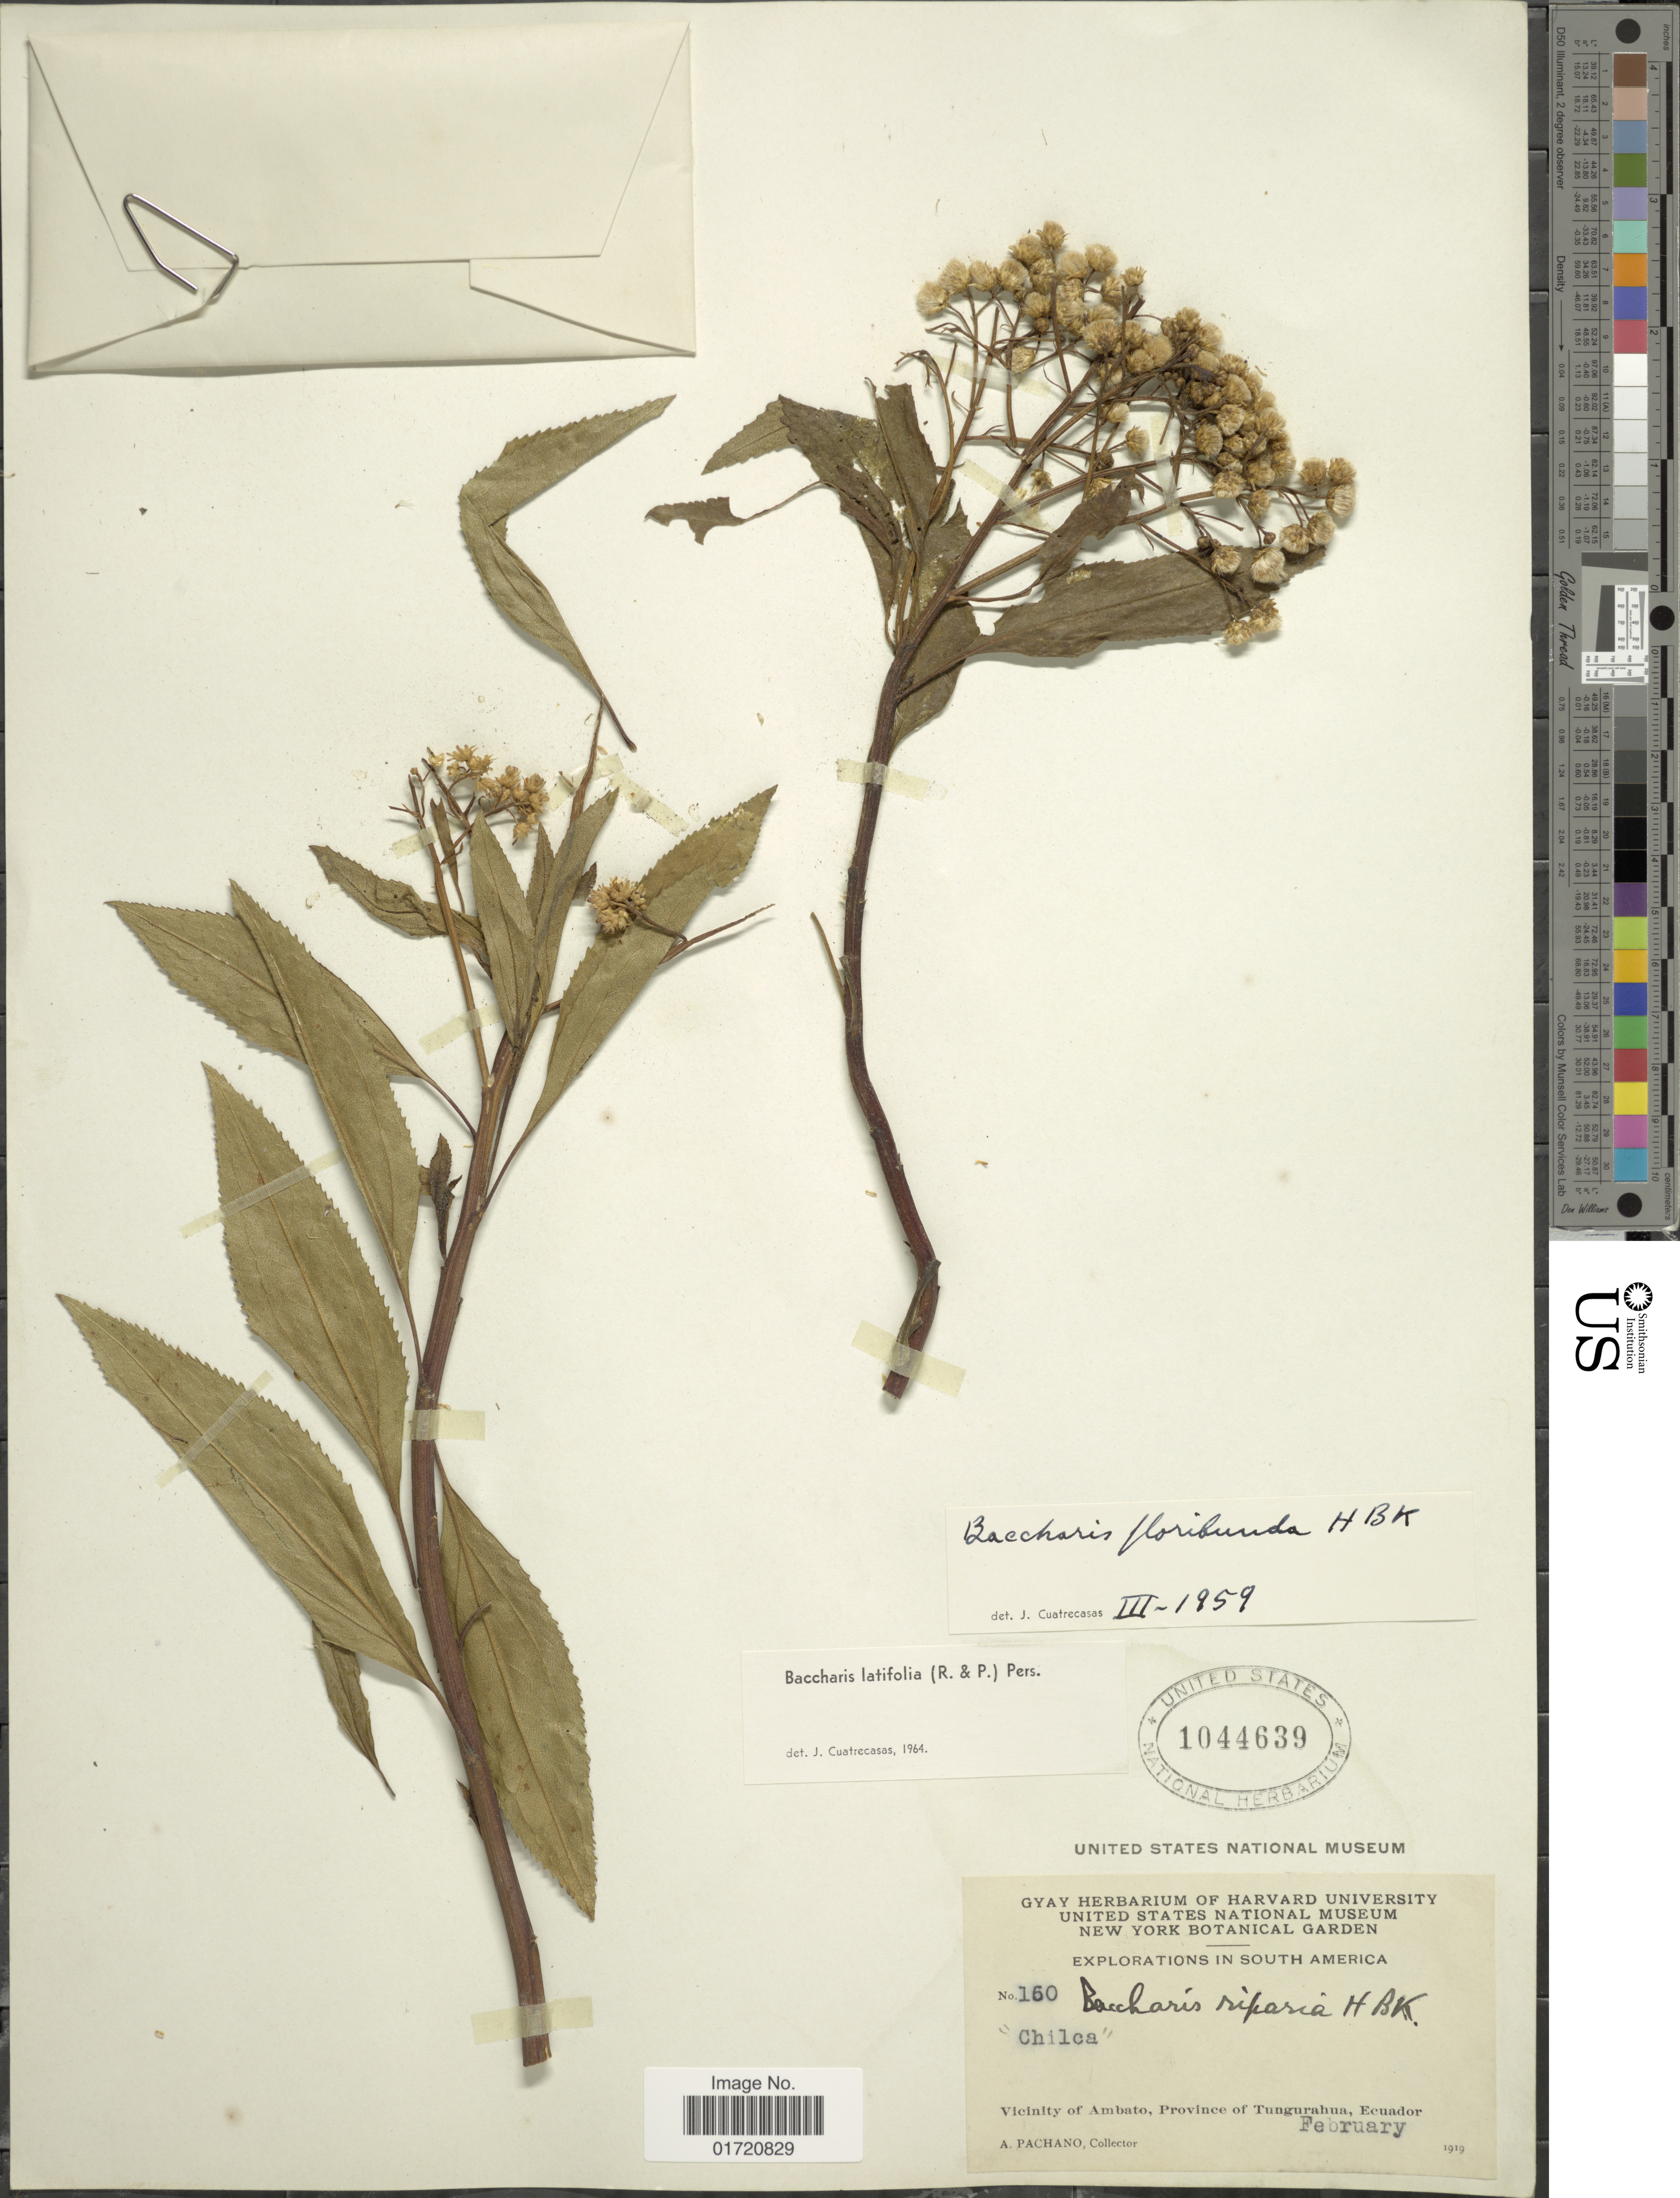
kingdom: Plantae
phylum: Tracheophyta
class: Magnoliopsida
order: Asterales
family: Asteraceae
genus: Baccharis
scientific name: Baccharis latifolia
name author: (Ruiz & Pav.) Pers.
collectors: A. Pachano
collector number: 160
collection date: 1919-02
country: Ecuador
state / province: Tungurahua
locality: South America, Vicinity of Ambato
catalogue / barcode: US 1044639